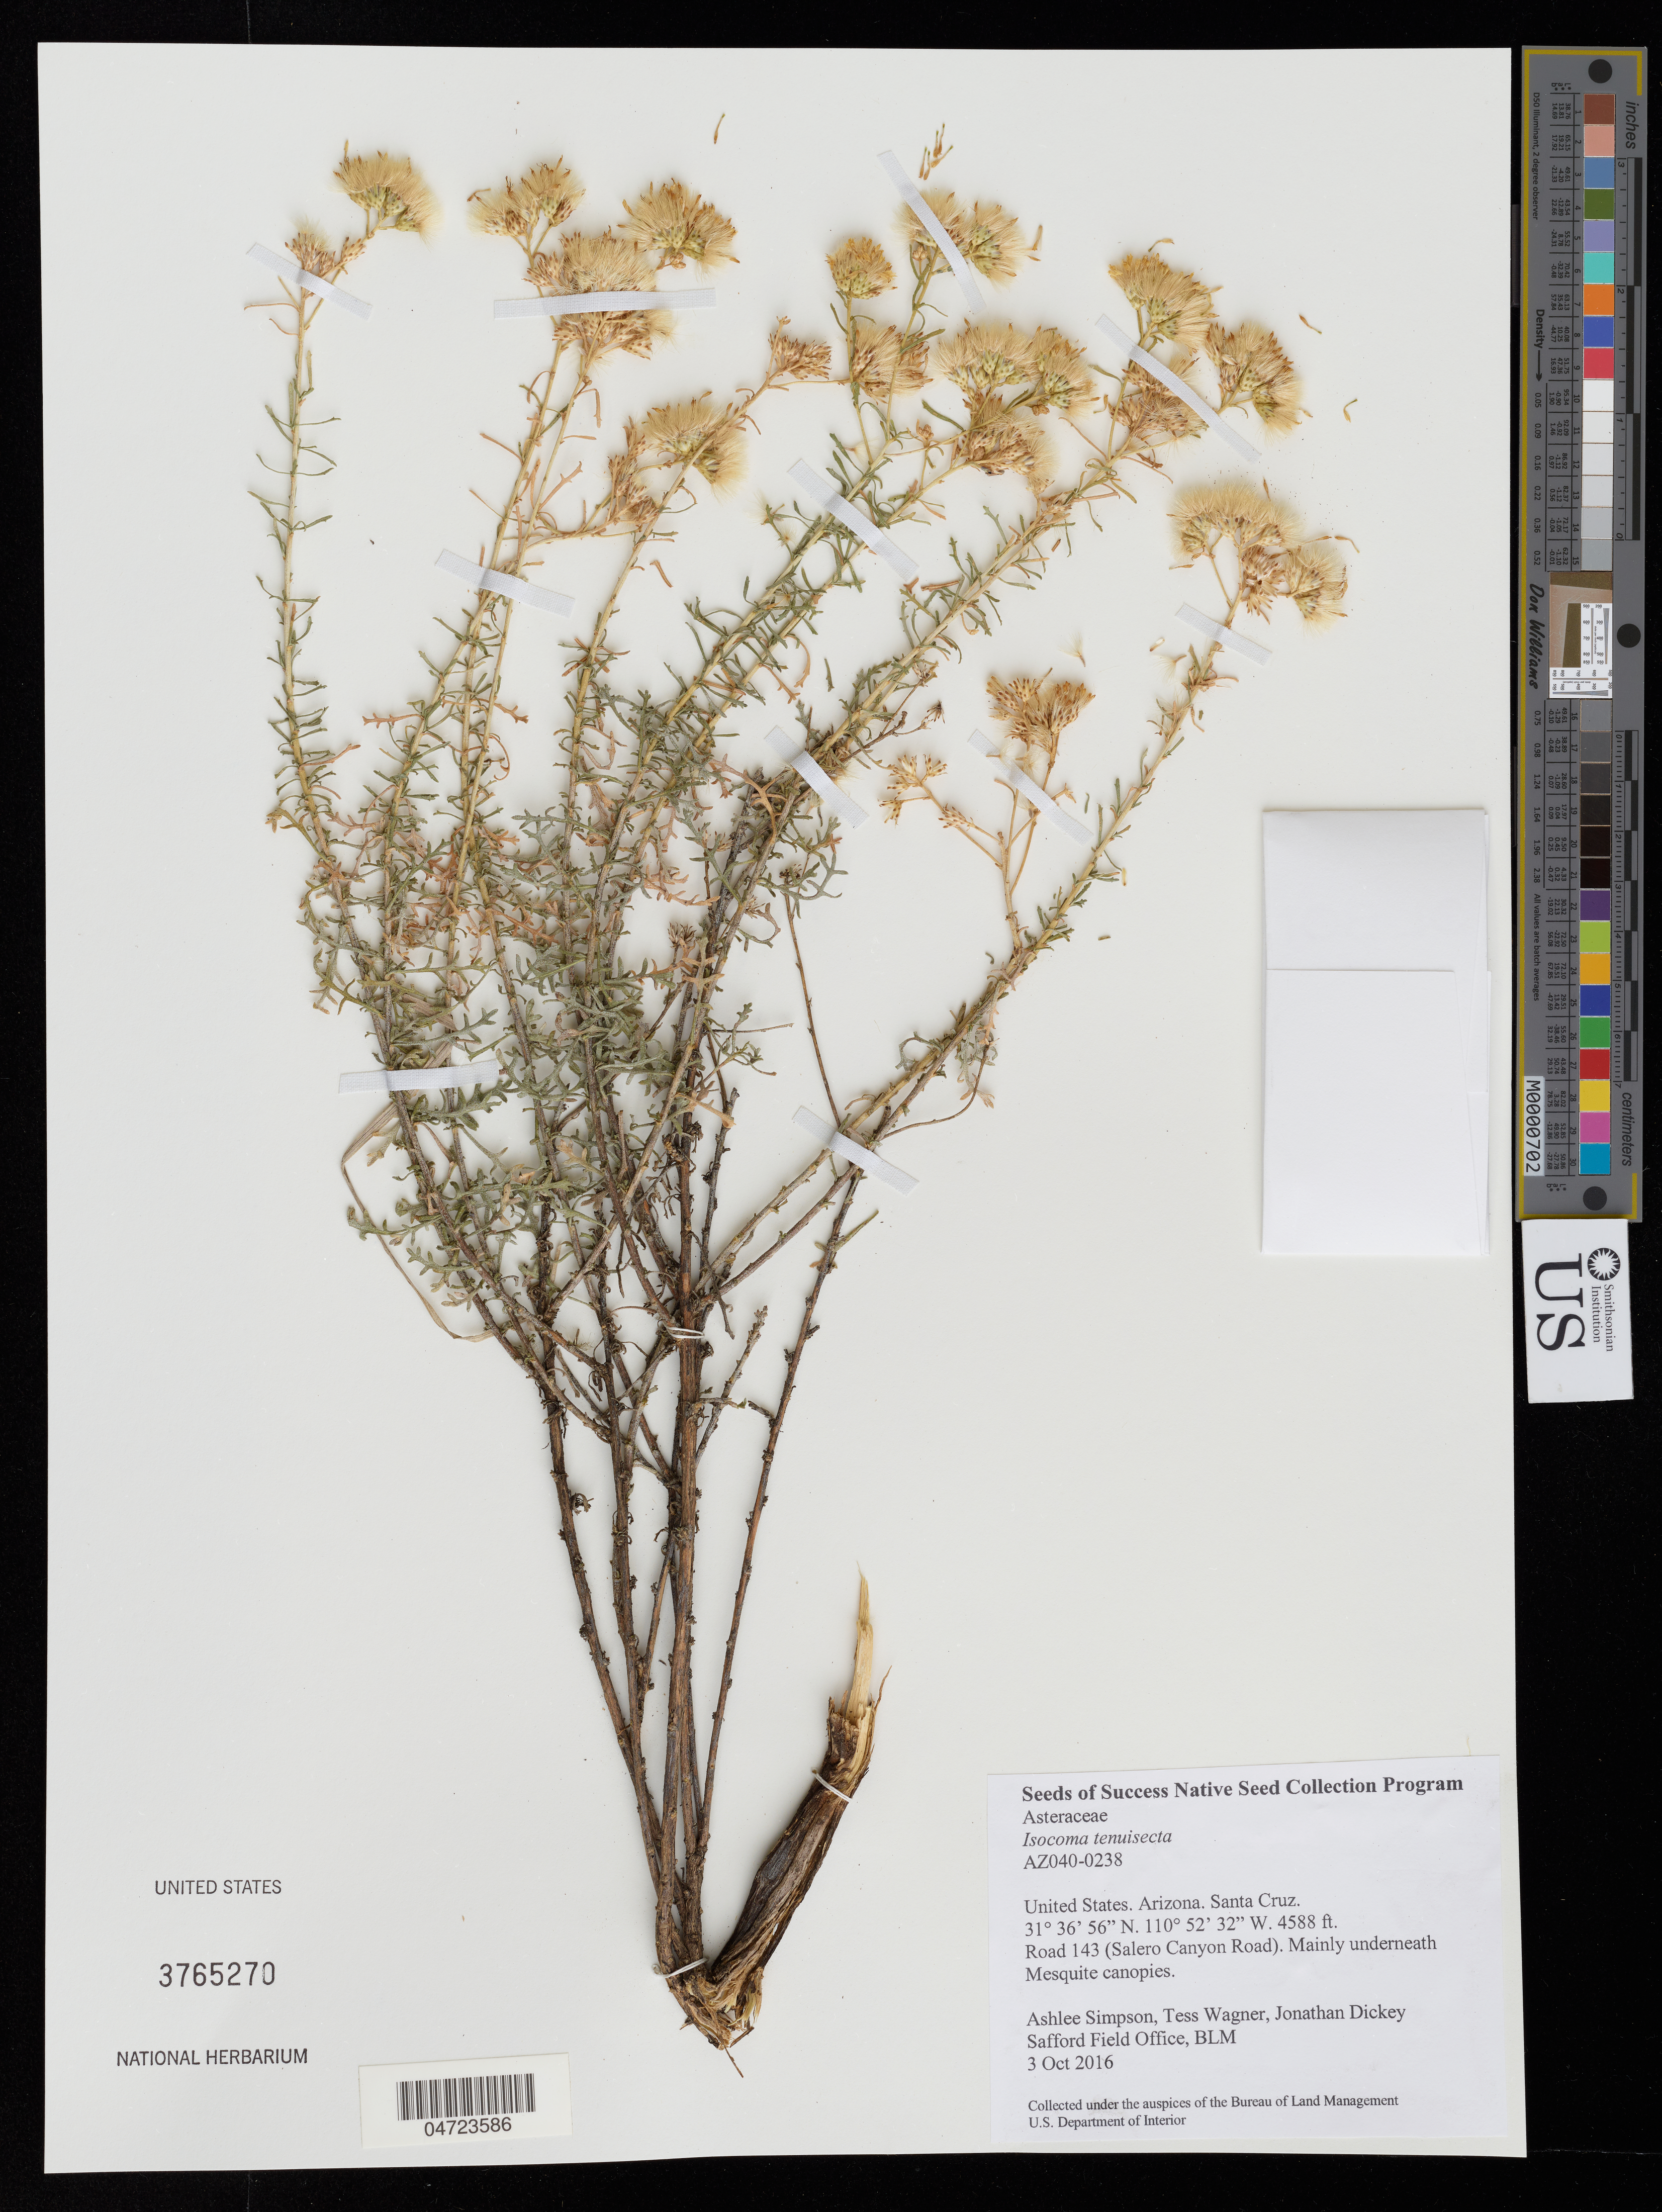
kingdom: Plantae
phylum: Tracheophyta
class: Magnoliopsida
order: Asterales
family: Asteraceae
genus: Isocoma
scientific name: Isocoma tenuisecta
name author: Greene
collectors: A. Simpson, T. Wagner & J. Dickey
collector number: AZ040-0238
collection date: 2016-10-03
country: United States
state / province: Arizona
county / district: Santa Cruz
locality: Santa Cruz. Road 143 (Salero Canyon Road). Mainly underneath Mesquite canopies.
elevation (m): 1398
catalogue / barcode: US 3765270